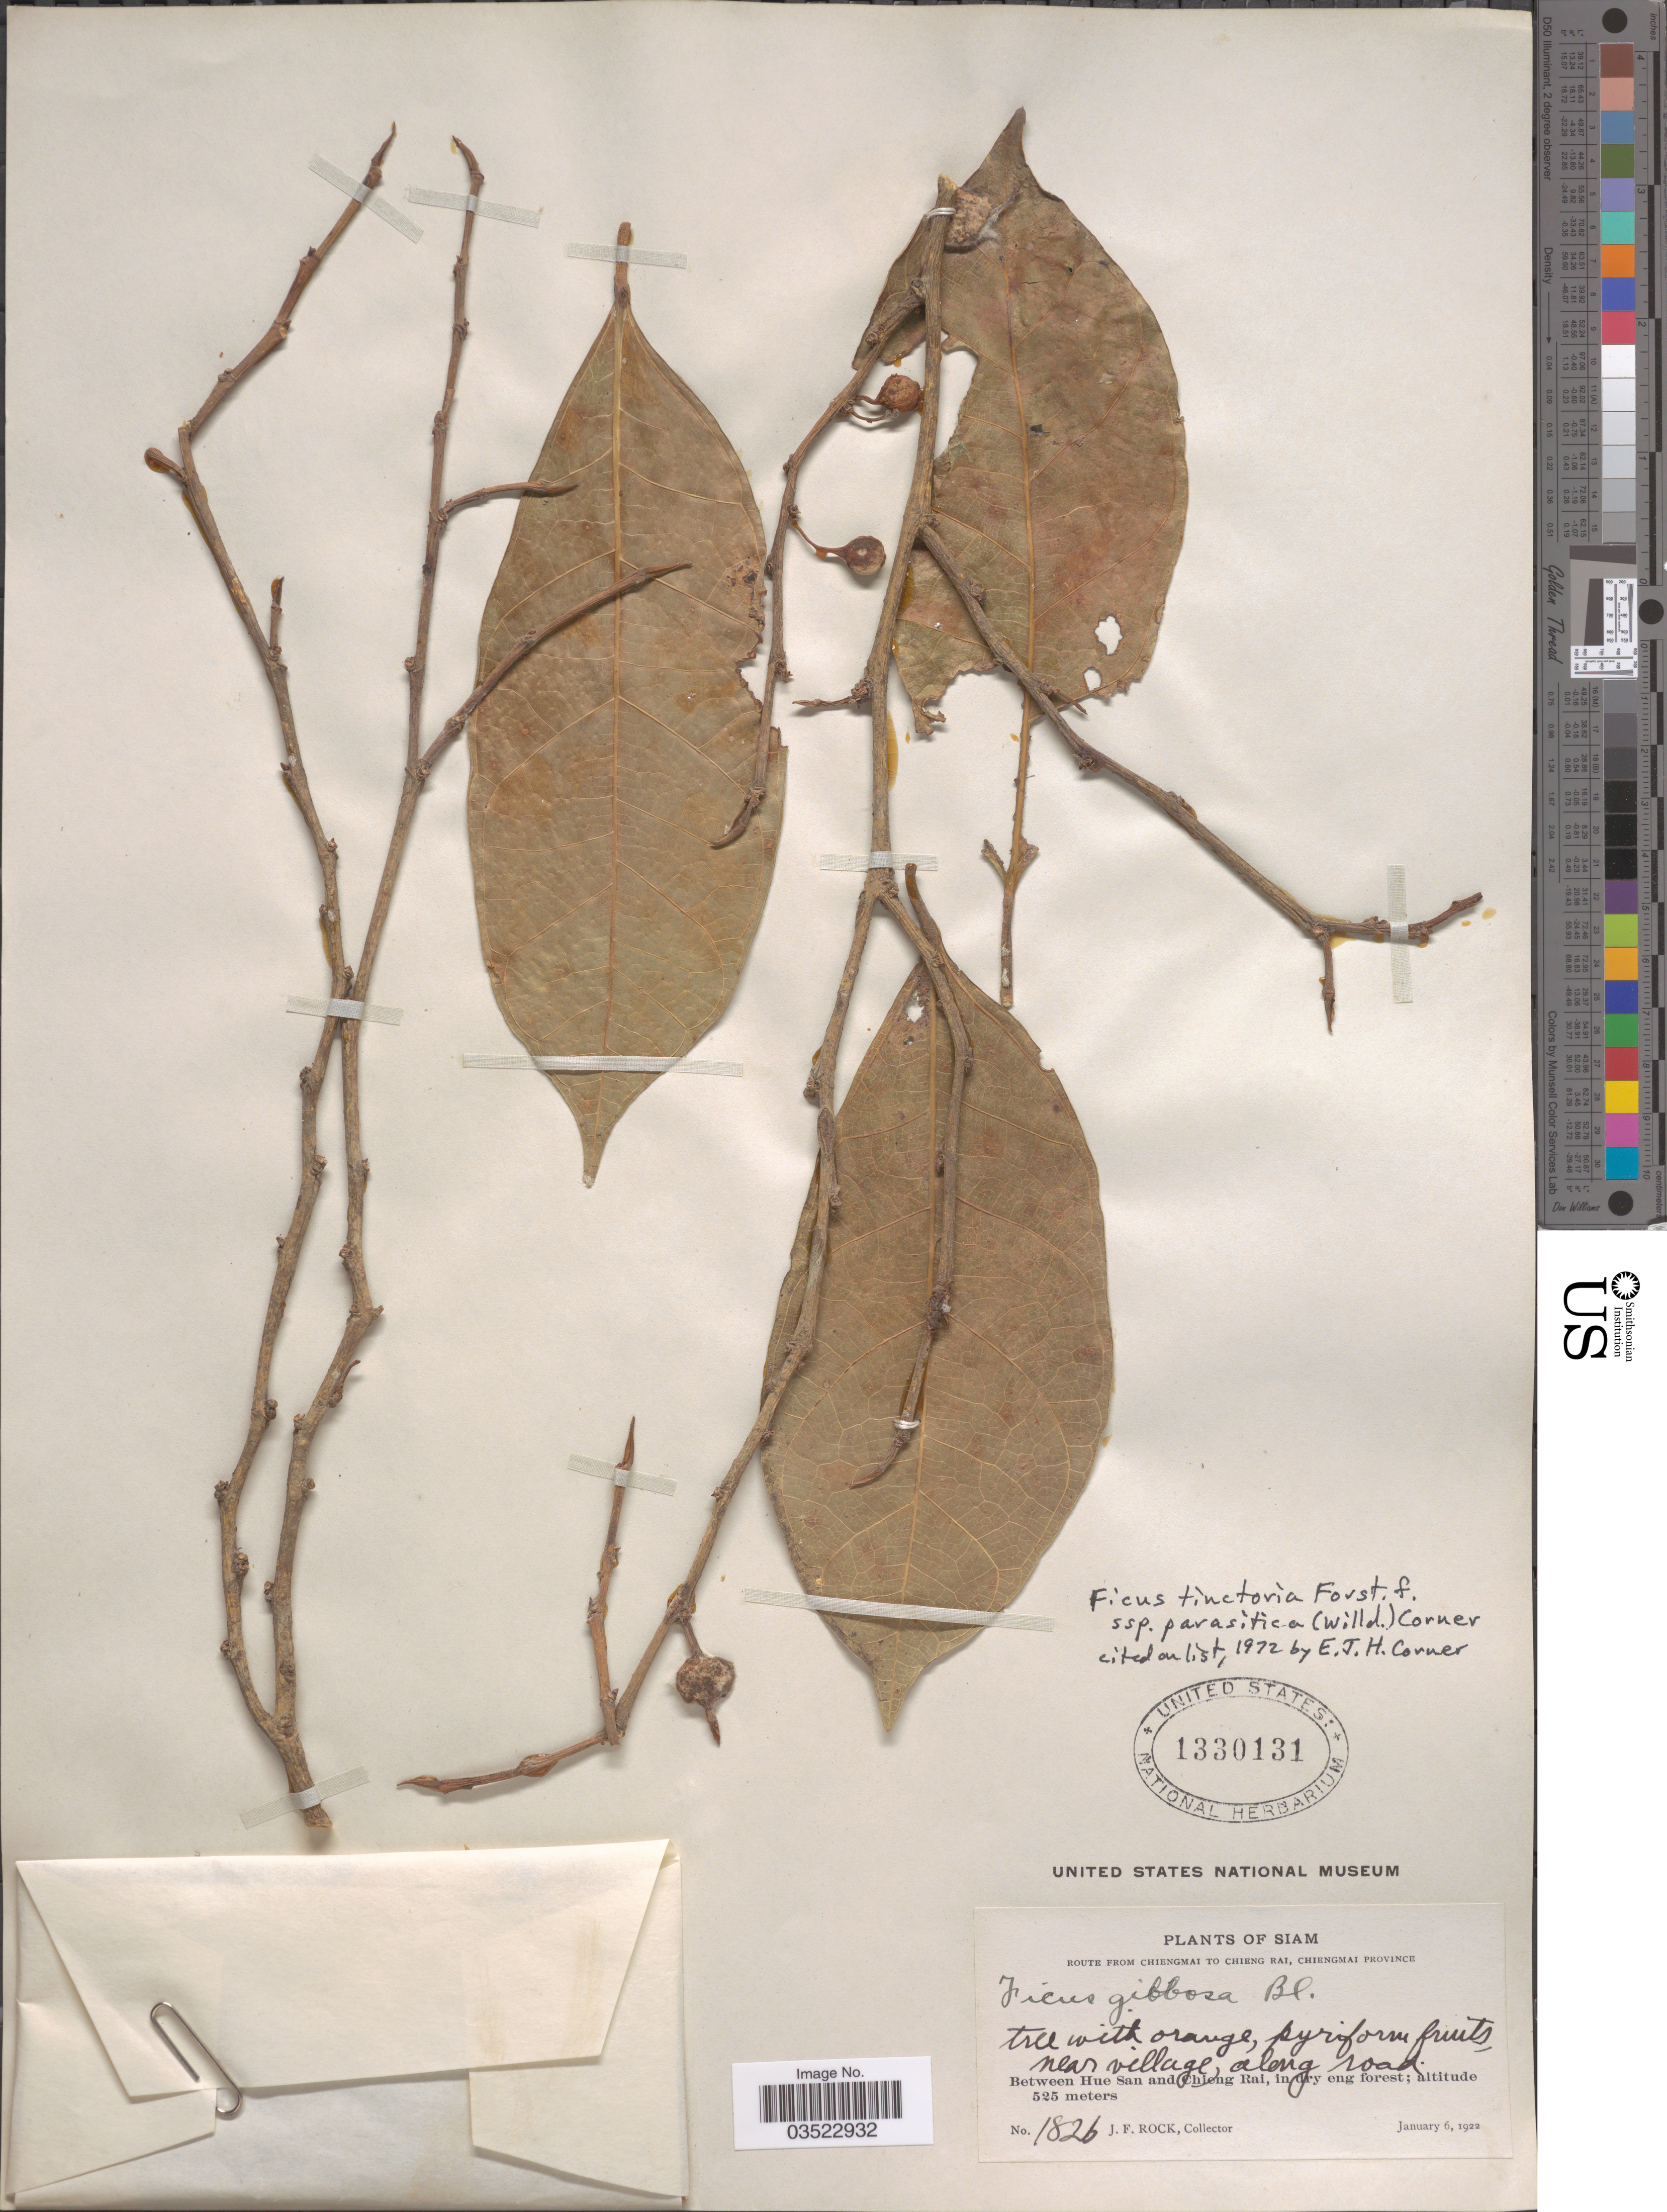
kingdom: Plantae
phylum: Tracheophyta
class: Magnoliopsida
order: Rosales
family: Moraceae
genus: Ficus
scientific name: Ficus tinctoria subsp. parasitica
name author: (J. Koenig ex Willd.) Corner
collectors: J. Rock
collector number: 1826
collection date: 1922-01-06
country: Thailand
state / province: Chiang Mai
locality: Siam. Route from Chiengmai to Chieng Rai, Chiengmai Province. Near village, along road. Between Hue San and Chieng Rai.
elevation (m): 525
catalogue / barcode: US 1330131